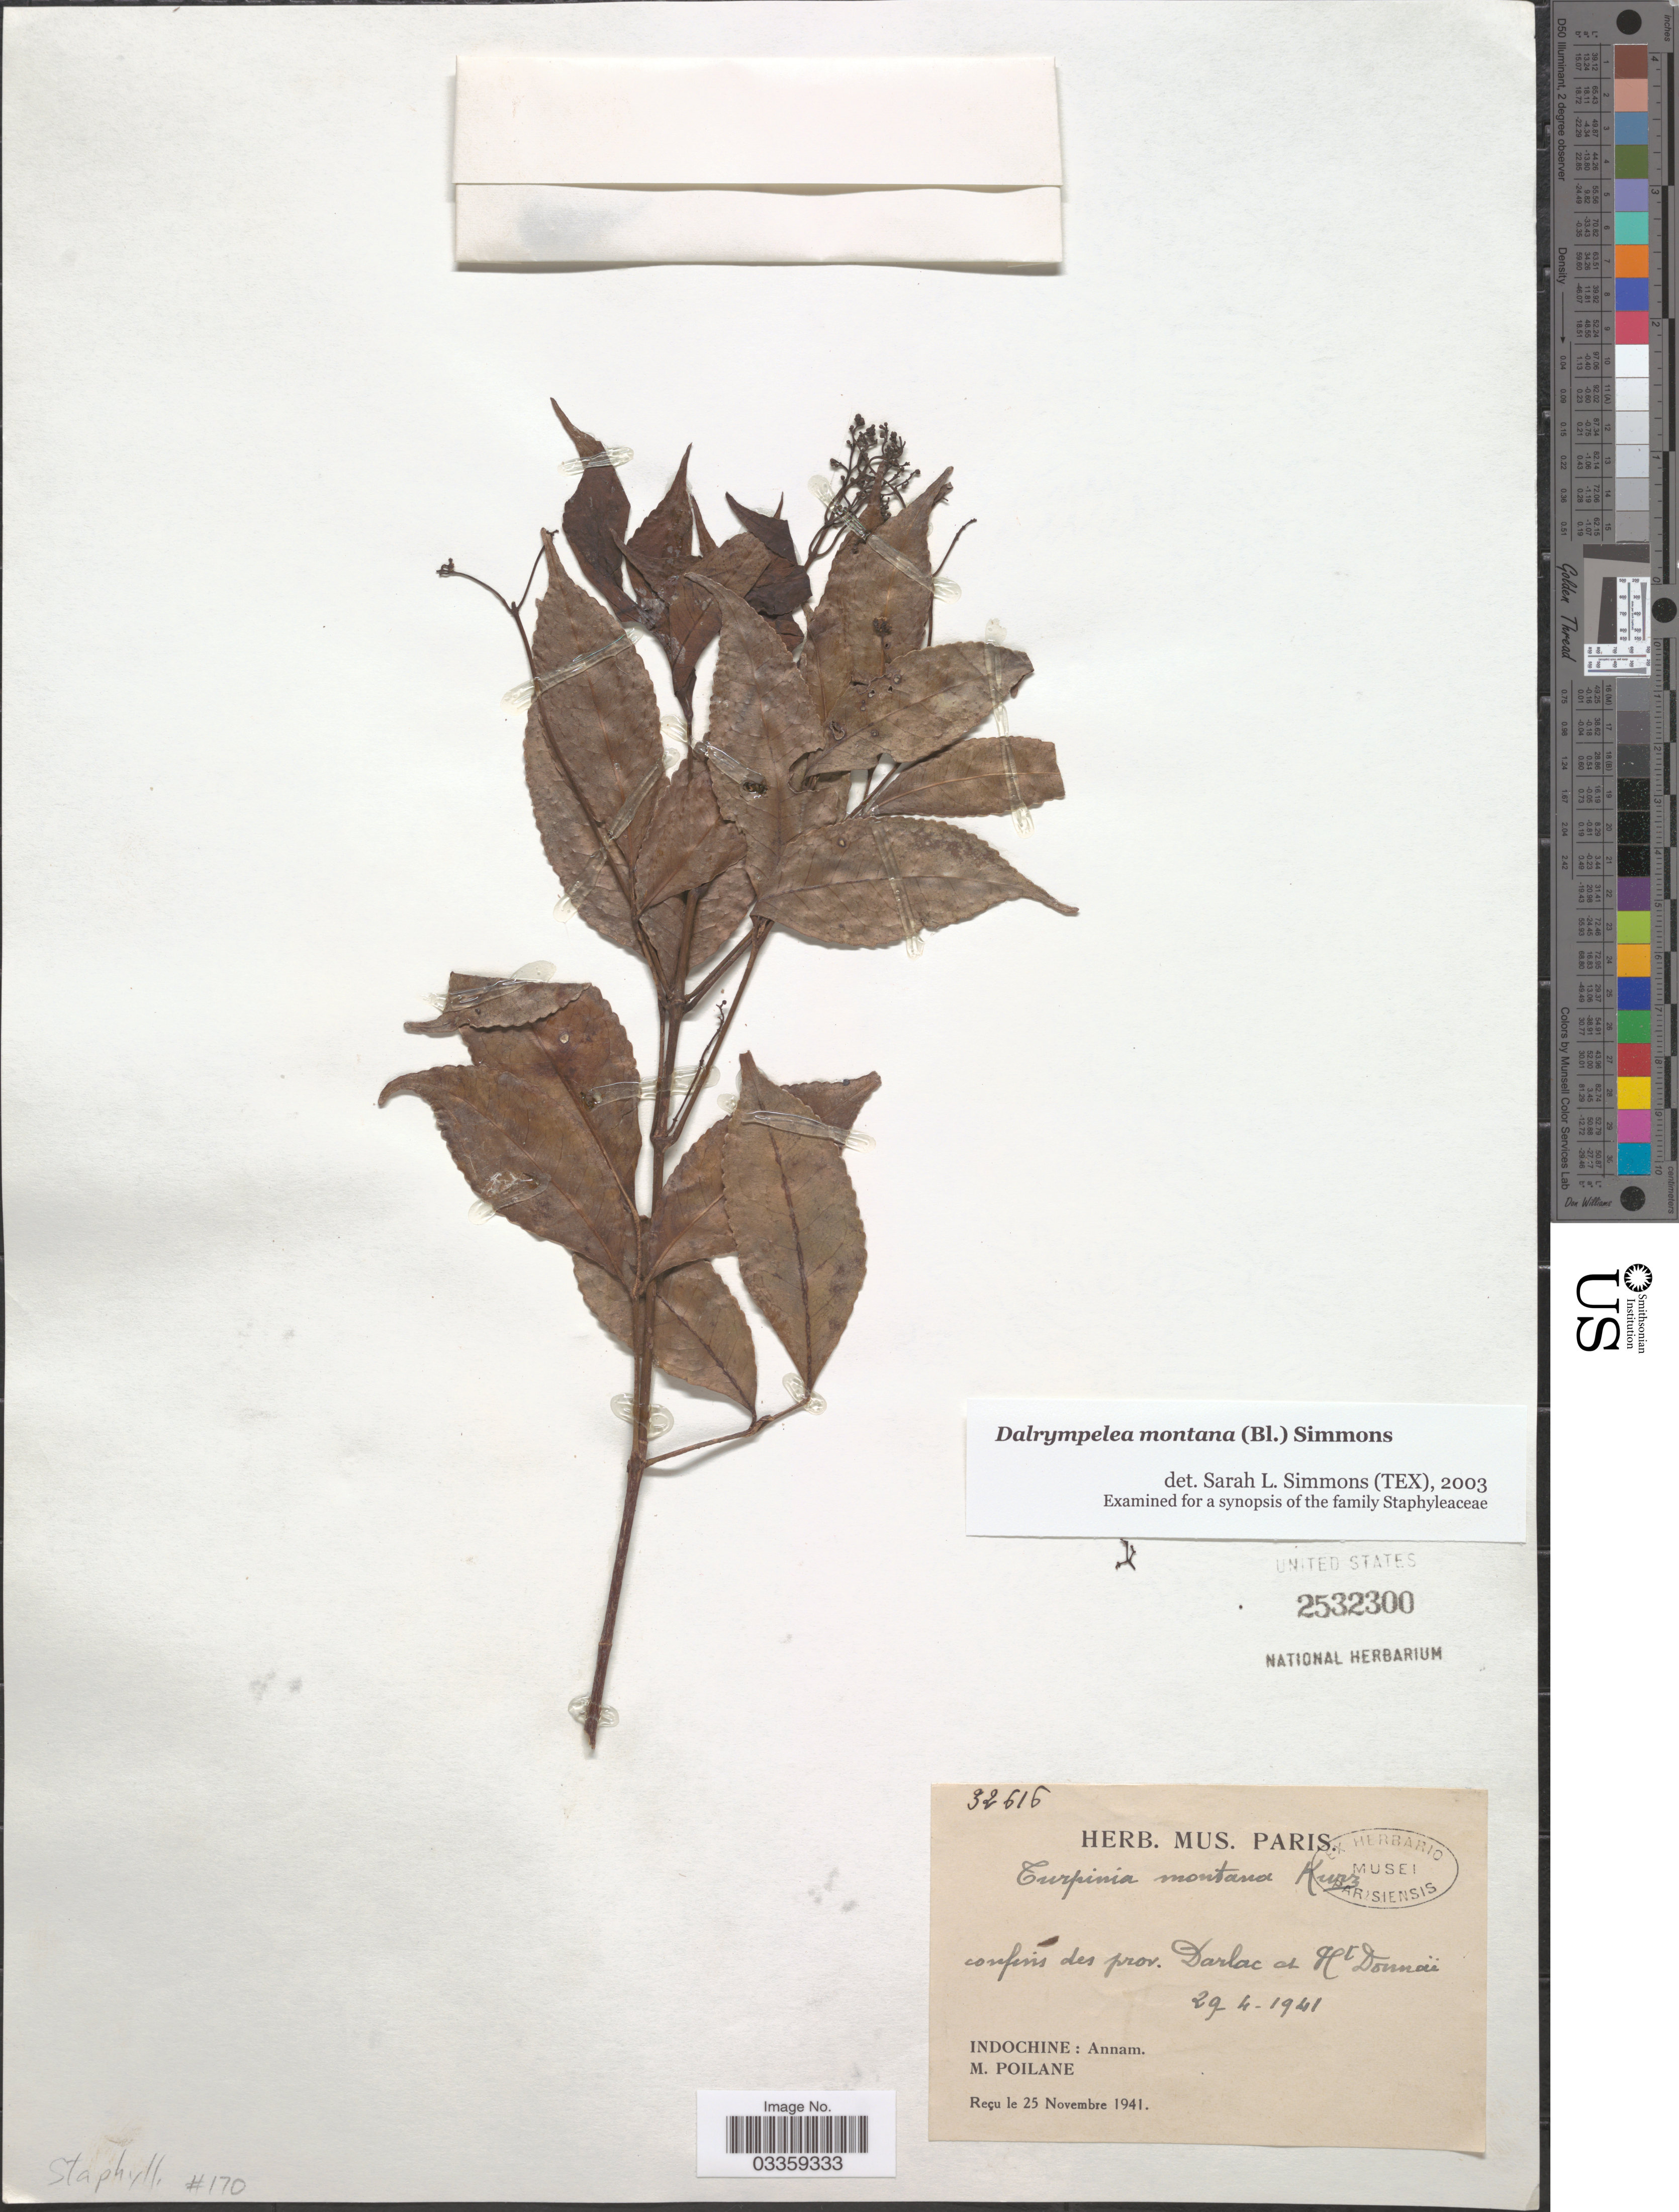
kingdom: Plantae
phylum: Tracheophyta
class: Magnoliopsida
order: Crossosomatales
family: Staphyleaceae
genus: Turpinia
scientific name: Turpinia montana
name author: (Blume) Kurz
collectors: M. Poilane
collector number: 32616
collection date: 1941-04-29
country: Vietnam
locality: Confins [interpreted] des prov. Darlac de Ht Donnaï, Indochine: Annam.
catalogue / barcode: US 2532300